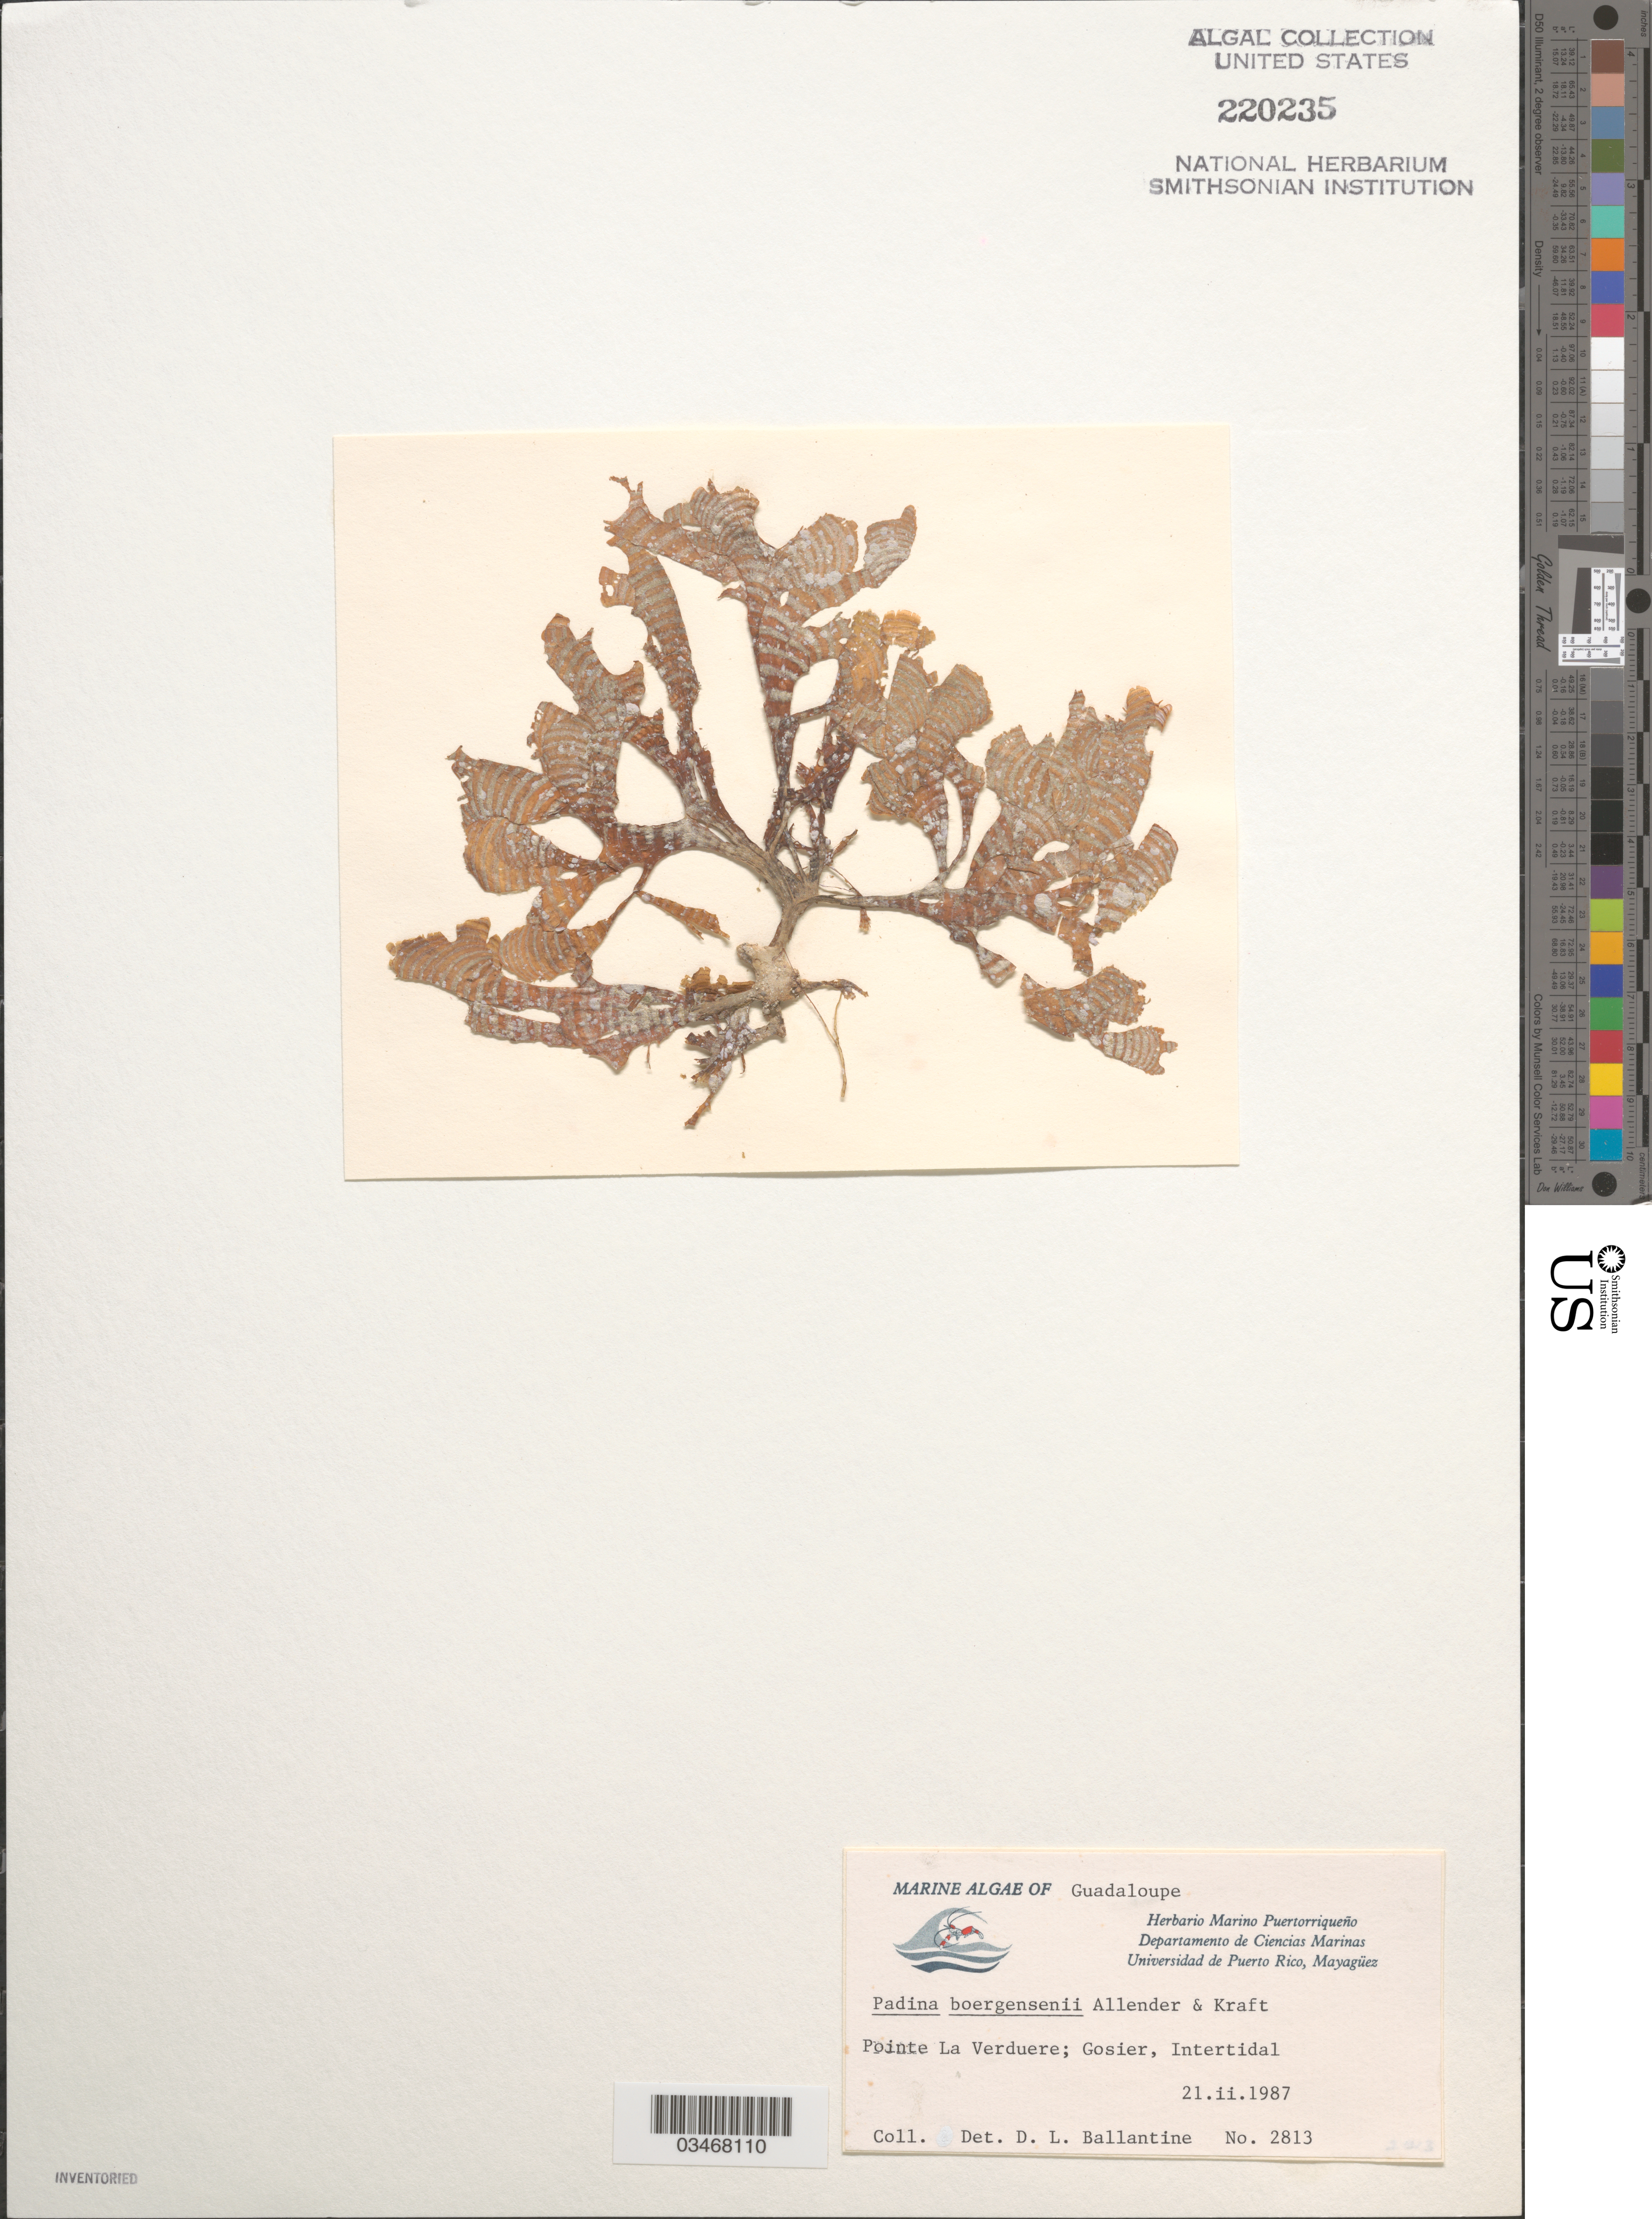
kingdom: Chromista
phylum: Ochrophyta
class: Phaeophyceae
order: Dictyotales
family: Dictyotaceae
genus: Padina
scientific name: Padina boergesenii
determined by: Ballantine, D. L.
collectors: D.L. Ballantine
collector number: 2813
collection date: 1987-02-21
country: Guadeloupe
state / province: Grande Terre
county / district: Gosier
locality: Pointe La Verduere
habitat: Intertidal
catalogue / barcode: US 220235